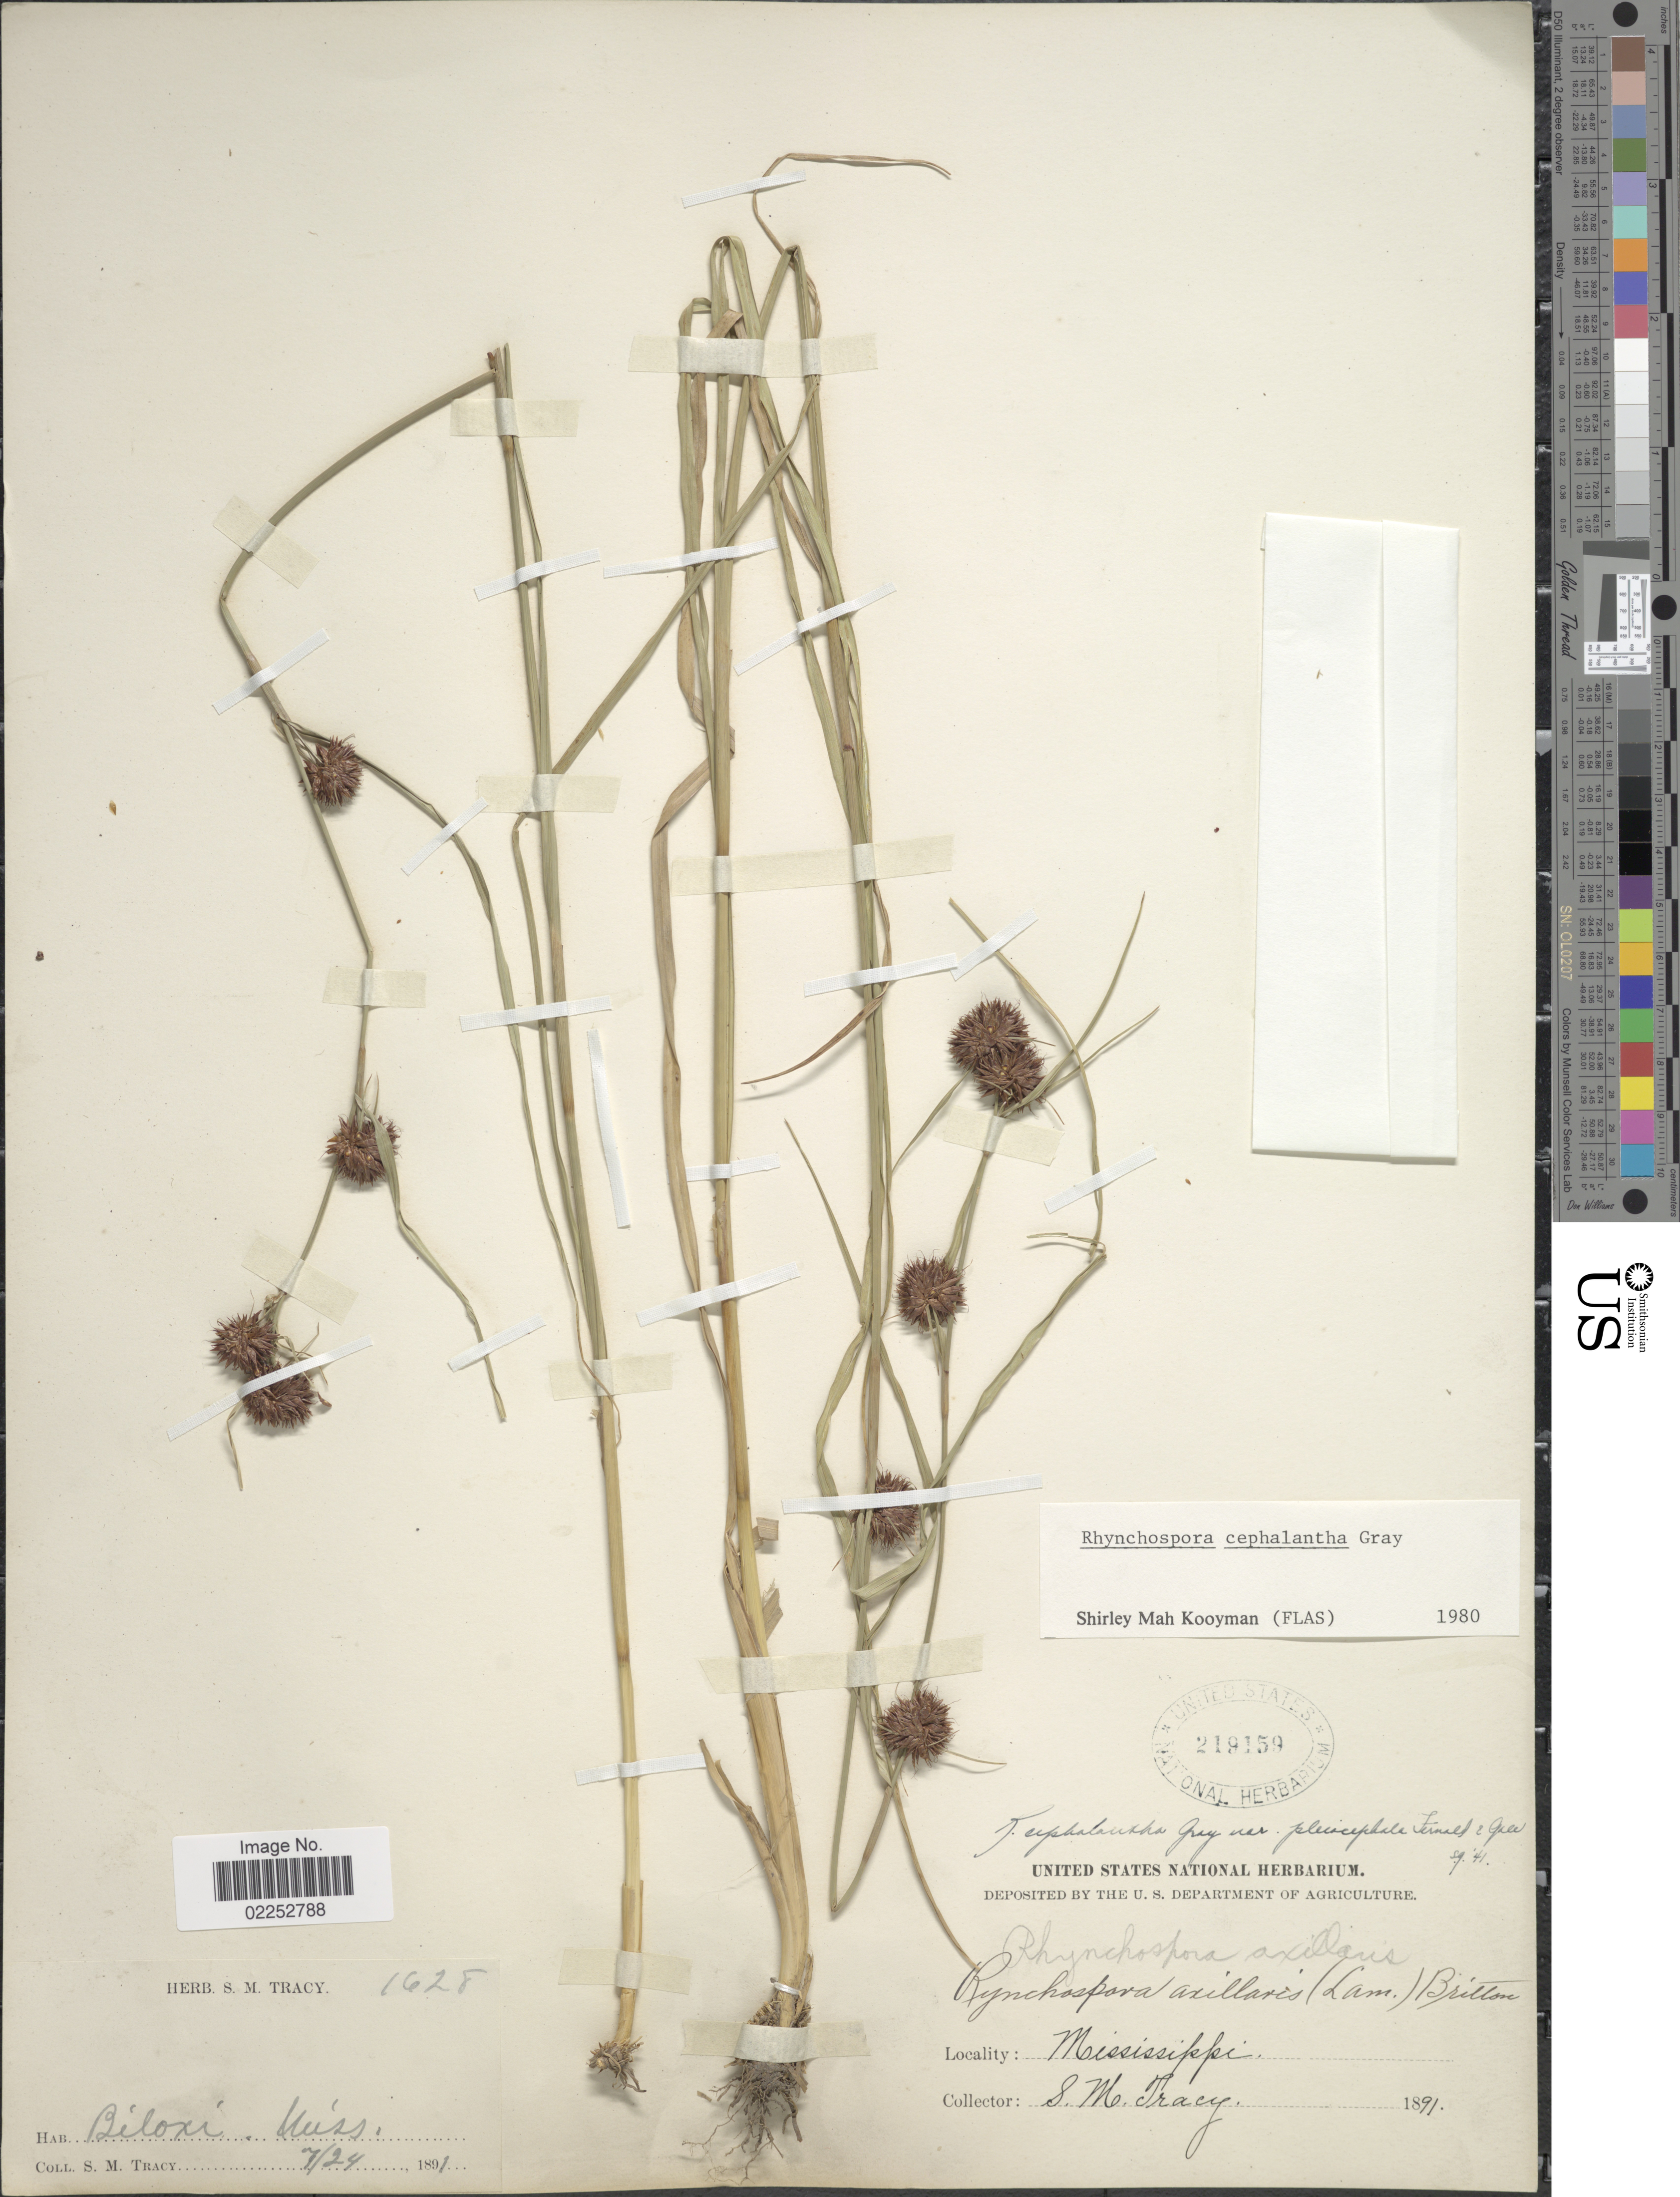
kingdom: Plantae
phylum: Tracheophyta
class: Liliopsida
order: Poales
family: Cyperaceae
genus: Rhynchospora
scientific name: Rhynchospora cephalantha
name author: A. Gray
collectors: S. M. Tracy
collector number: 1628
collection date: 1891-07-24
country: United States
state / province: Mississippi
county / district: Harrison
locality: Biloxi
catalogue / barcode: US 219159